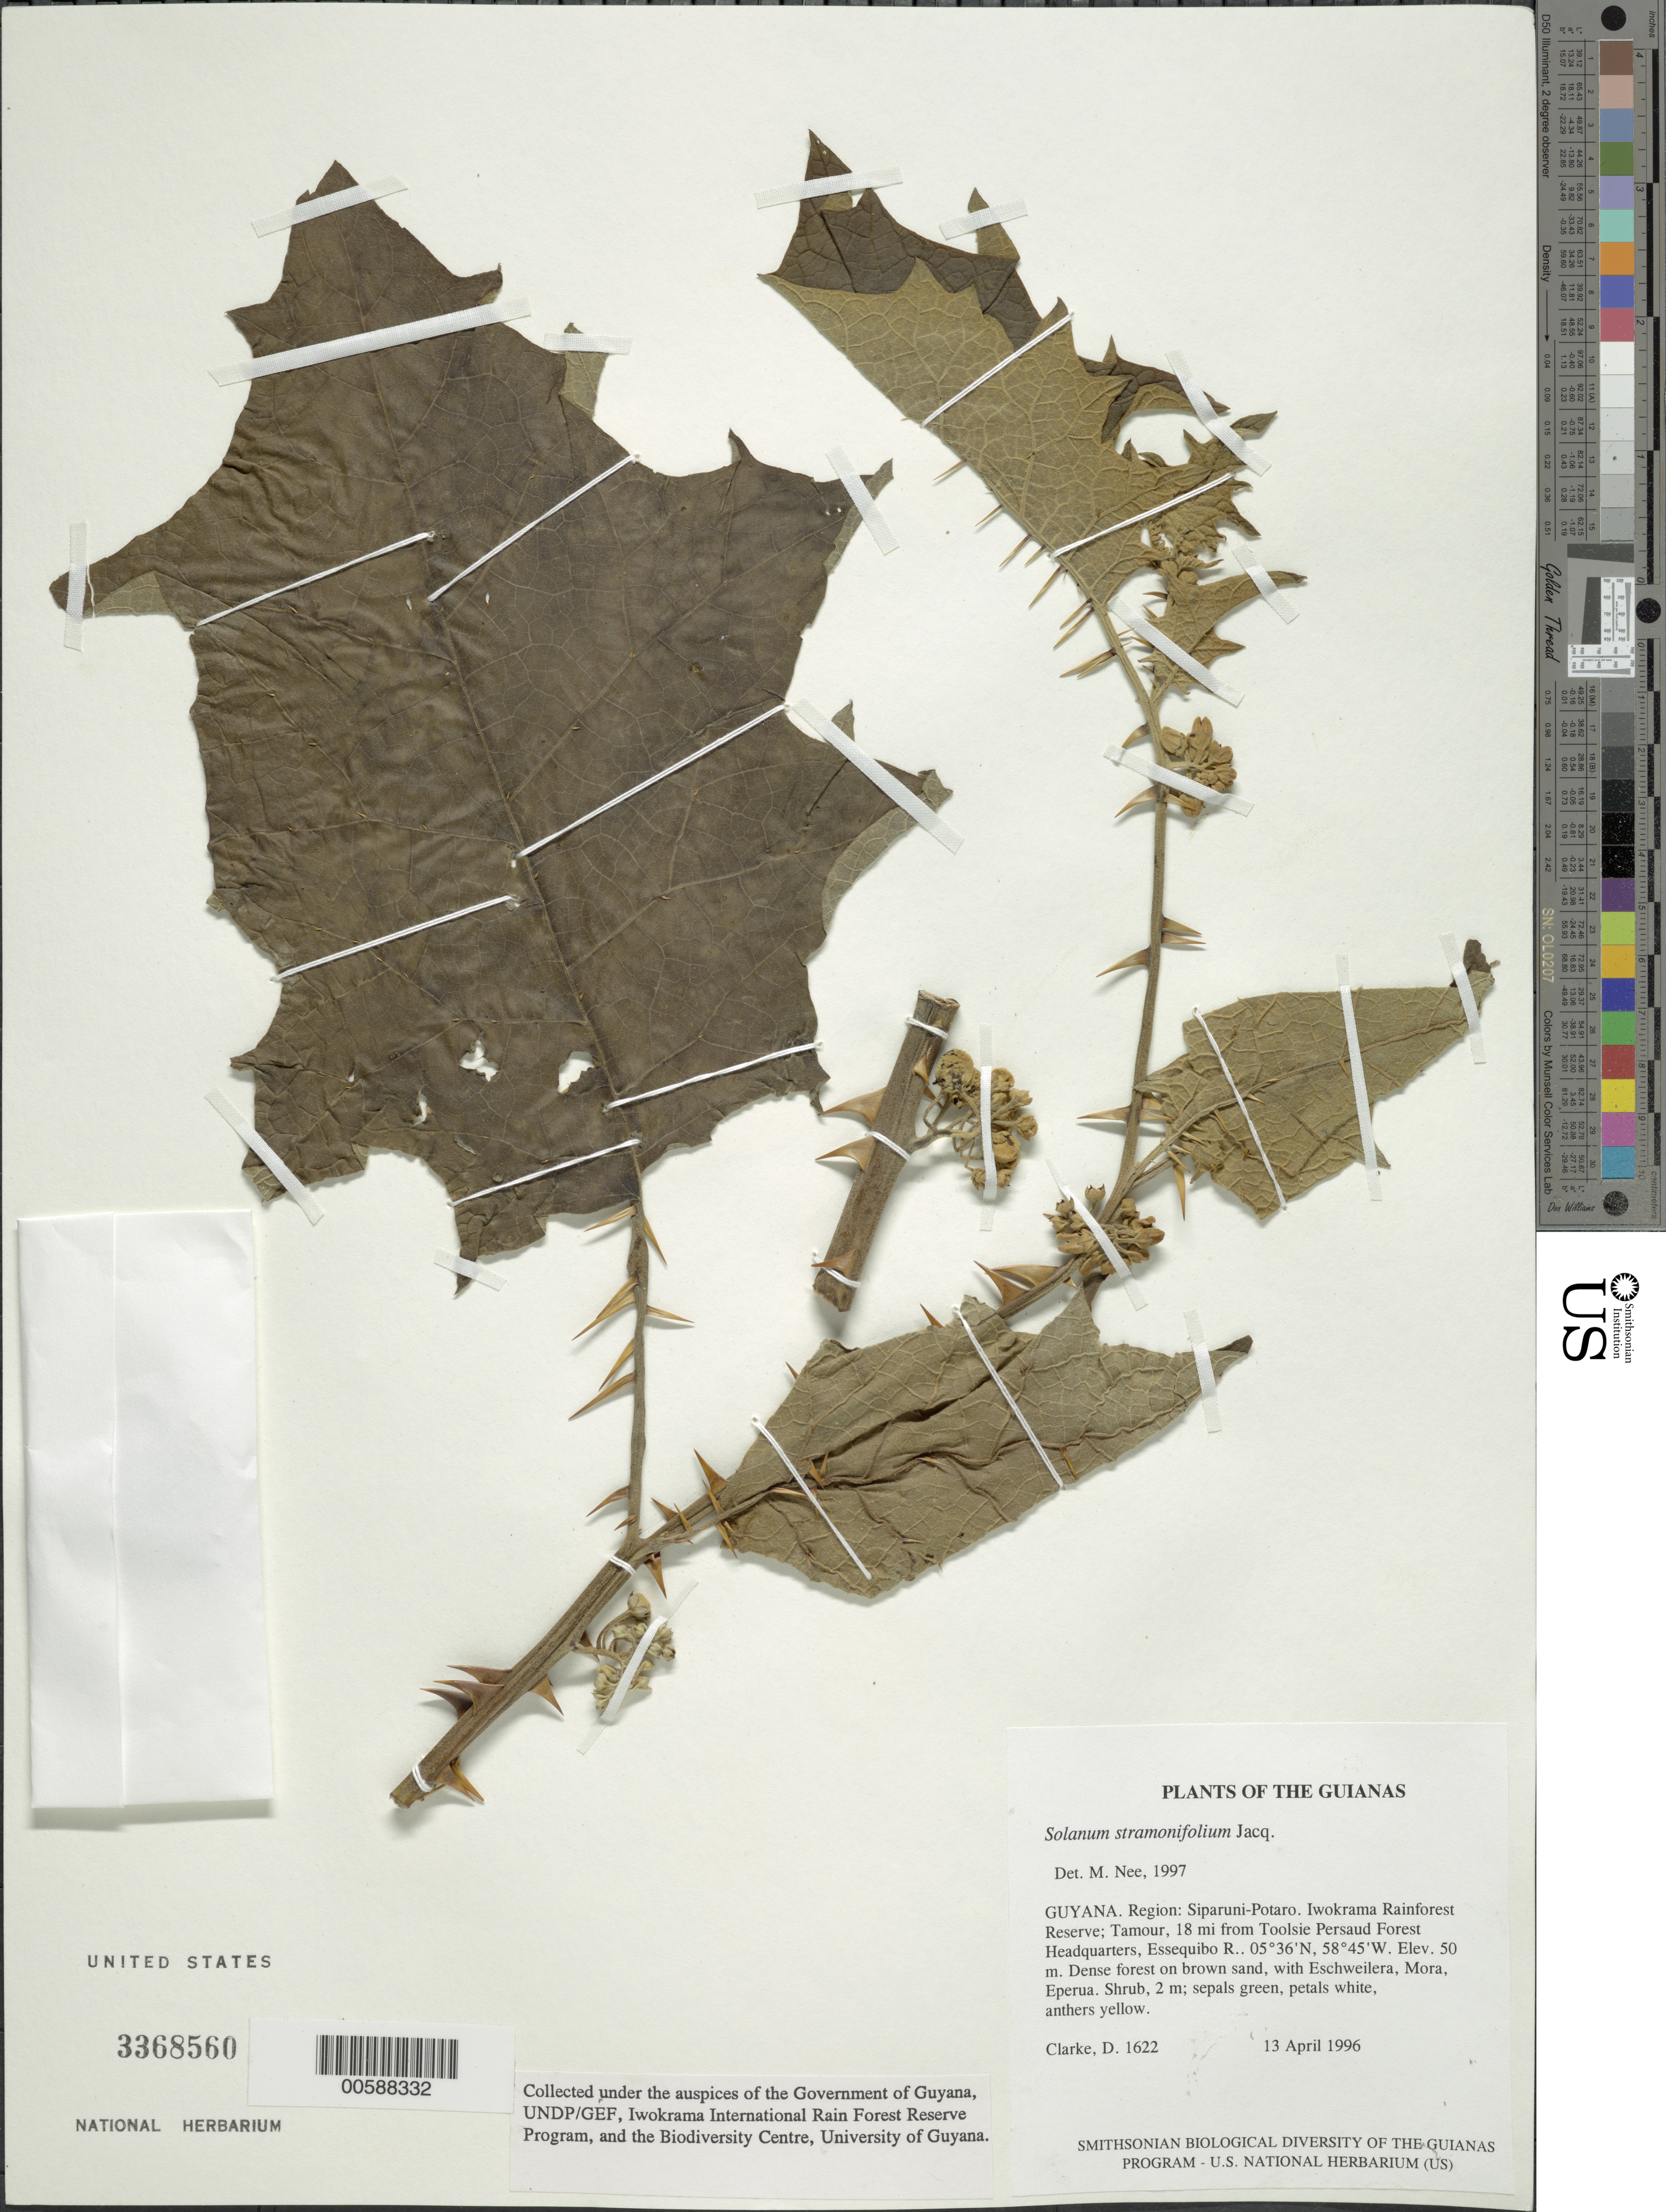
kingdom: Plantae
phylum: Tracheophyta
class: Magnoliopsida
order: Solanales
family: Solanaceae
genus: Solanum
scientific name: Solanum stramoniifolium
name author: Jacq.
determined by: Nee, Michael H.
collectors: H. D. Clarke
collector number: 1622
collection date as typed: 4 Apr 1996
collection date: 1996-04-04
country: Guyana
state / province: Potaro-Siparuni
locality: Tamour, 18 mi from Toolsie Persaud Forest Headquarters, Essequibo R.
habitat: Dense forest on brown sand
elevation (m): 50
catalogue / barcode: US 3368560